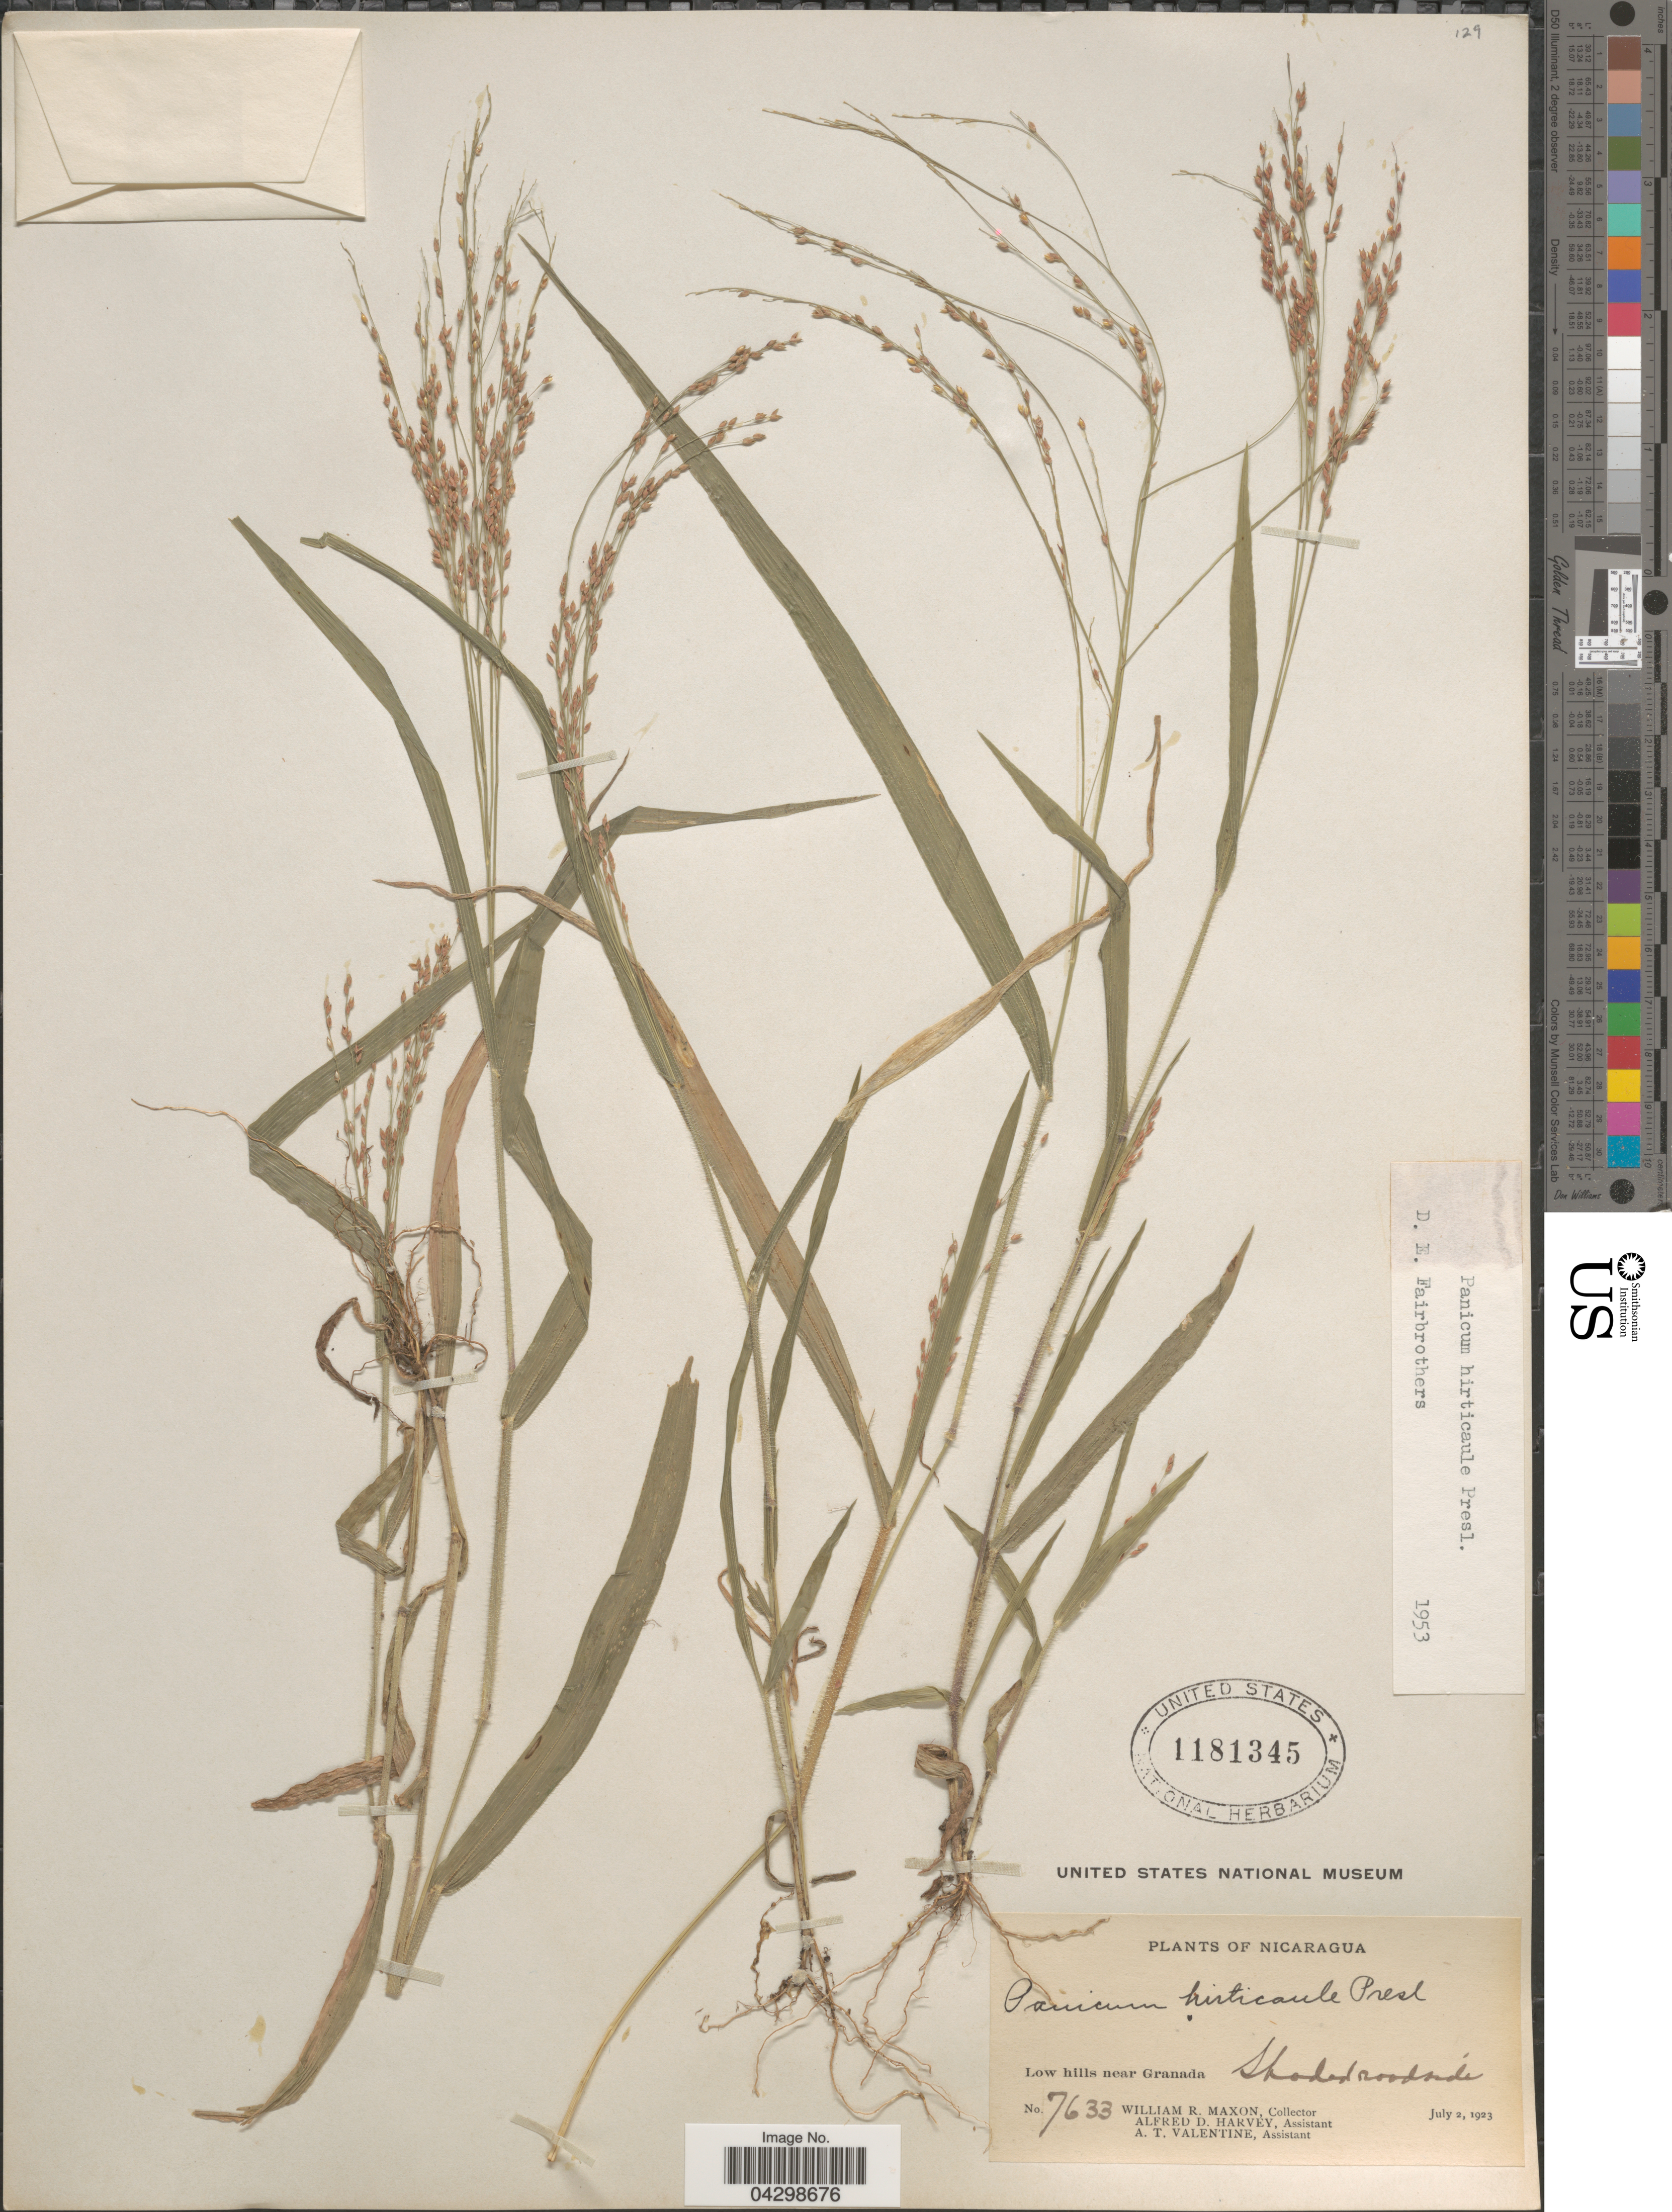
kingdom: Plantae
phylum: Tracheophyta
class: Liliopsida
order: Poales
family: Poaceae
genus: Panicum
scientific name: Panicum hirticaule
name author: J. Presl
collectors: W. R. Maxon, A. D. Harvey & A. Valentine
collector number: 7633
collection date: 1923-07-02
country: Nicaragua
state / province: Granada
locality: Low hills near Granada.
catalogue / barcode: US 1181345